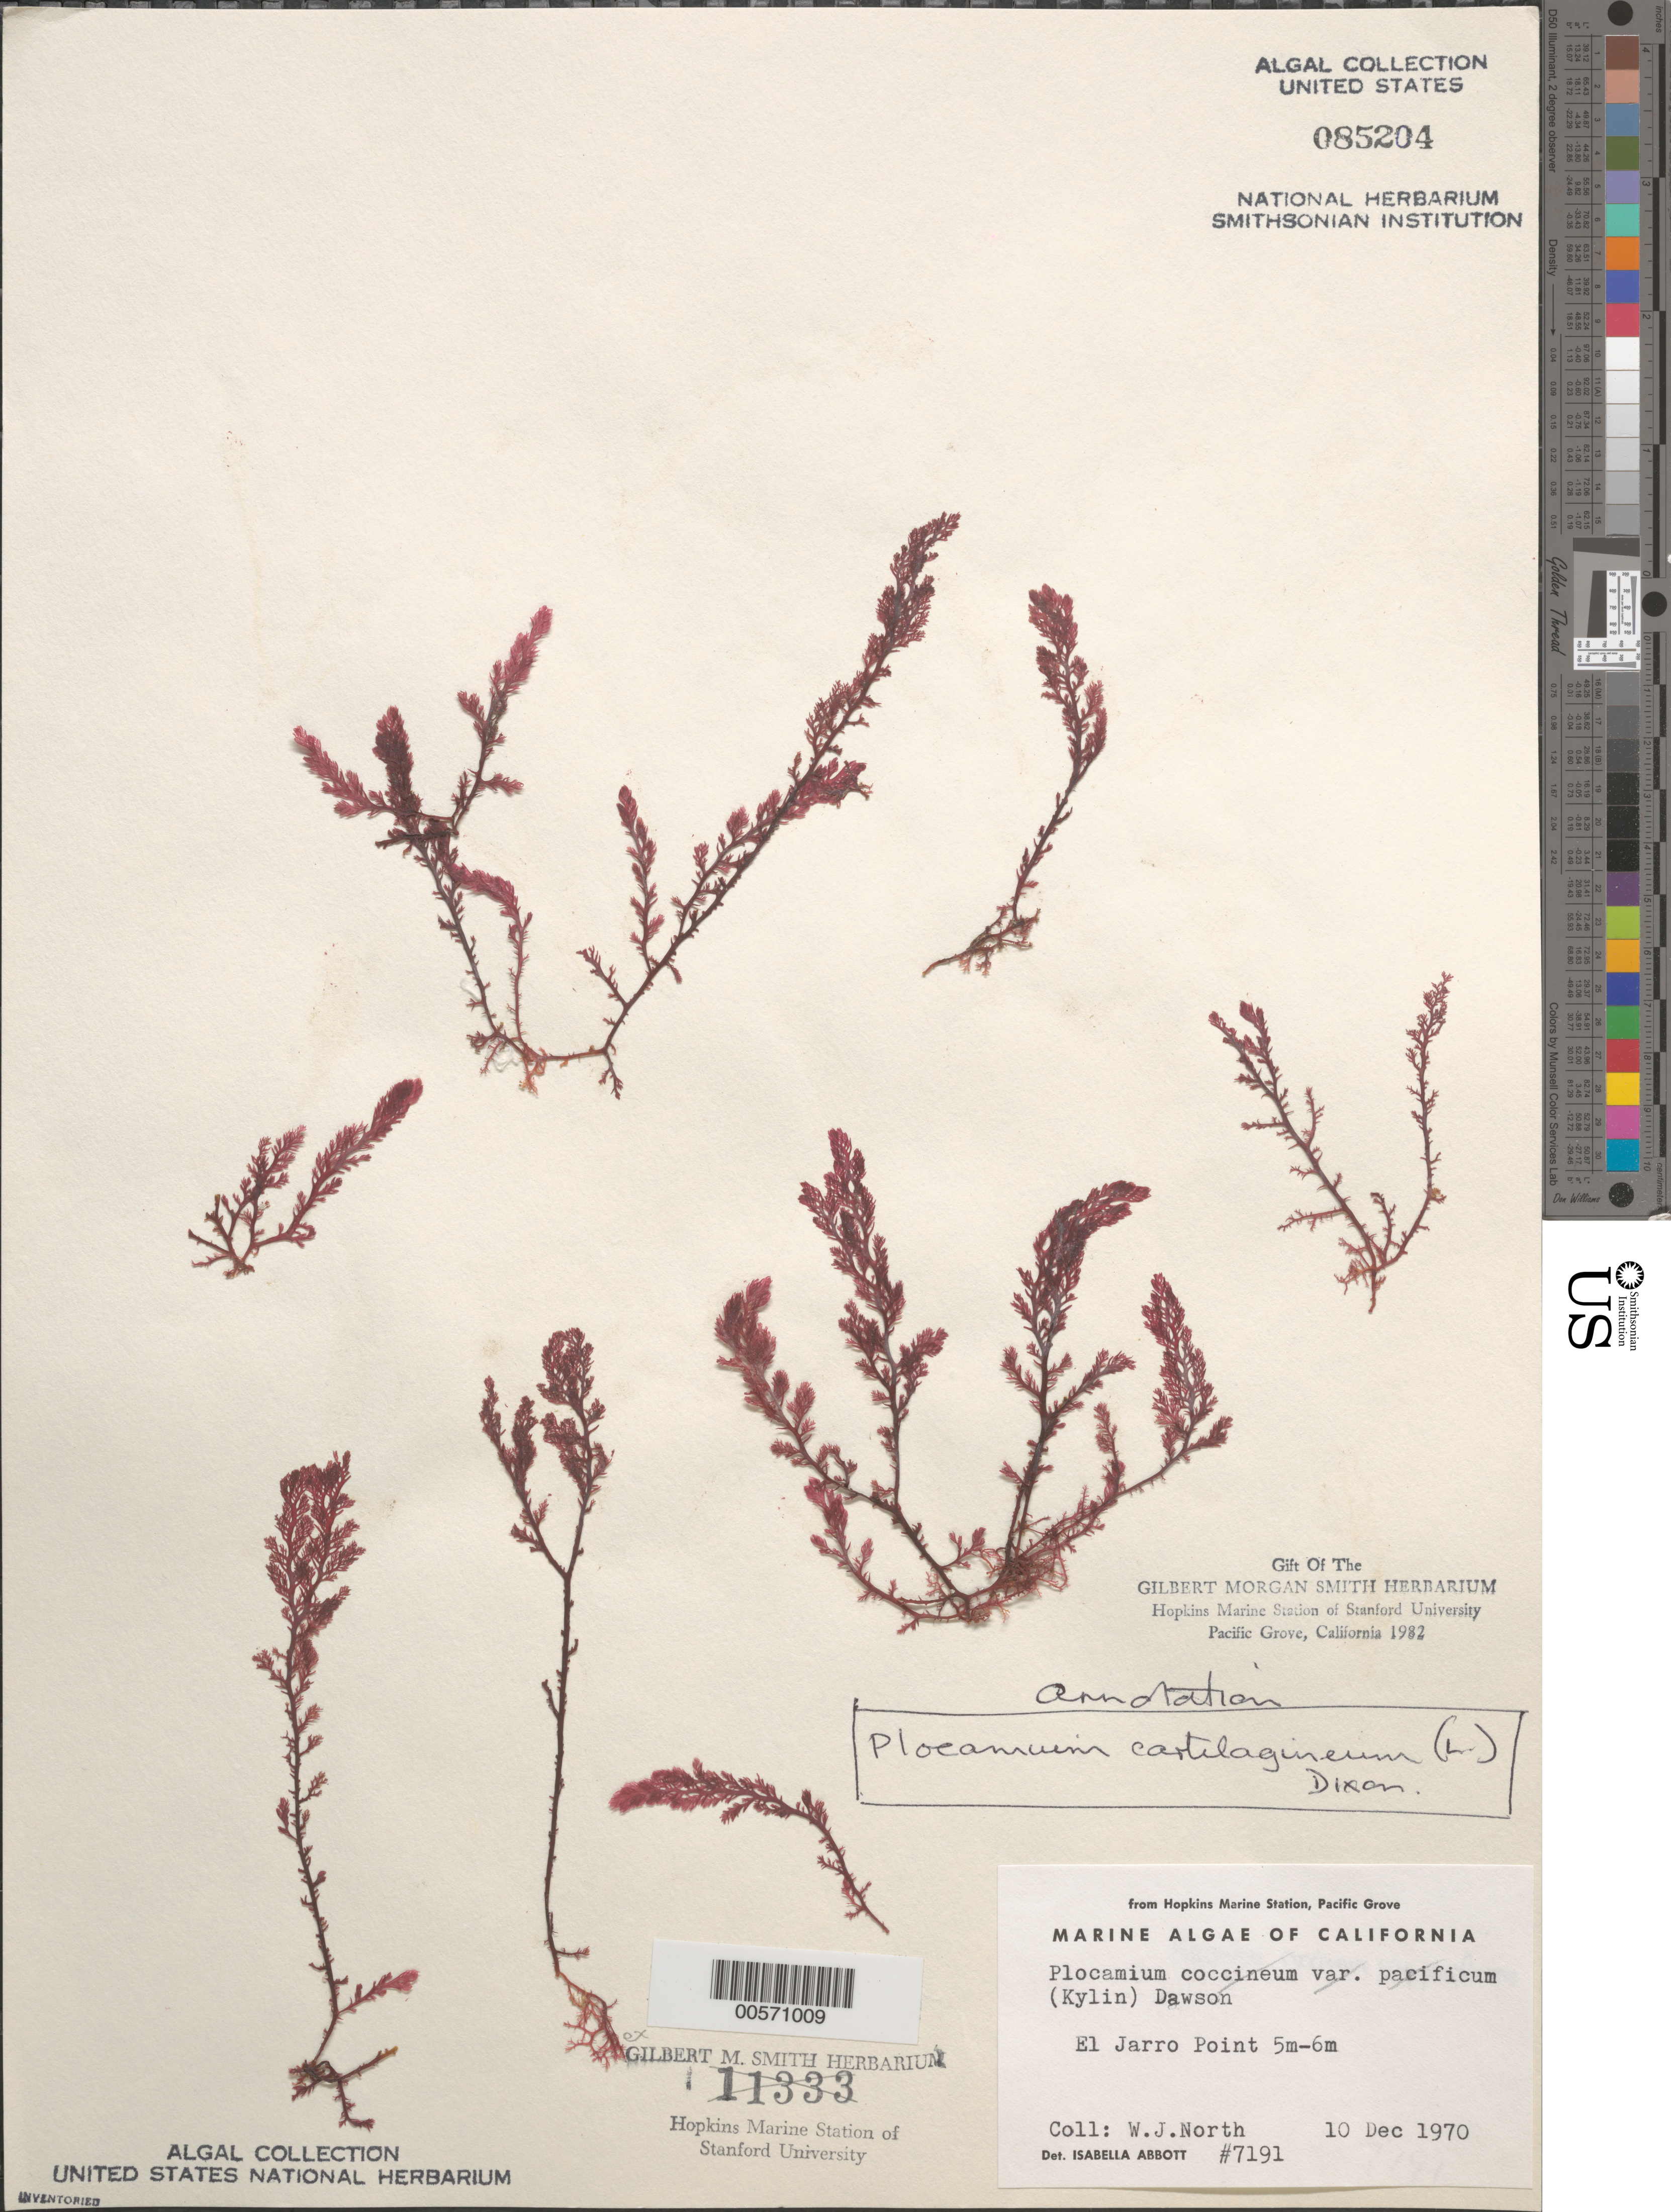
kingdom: Plantae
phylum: Rhodophyta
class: Florideophyceae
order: Plocamiales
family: Plocamiaceae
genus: Plocamium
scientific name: Plocamium cartilagineum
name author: (L.) P.S. Dixon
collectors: W. North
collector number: IAA 7191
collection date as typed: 10 Dec 1970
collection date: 1970-12-10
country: United States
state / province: California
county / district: Santa Cruz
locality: El Jarro Point, Davenport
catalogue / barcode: US 85204